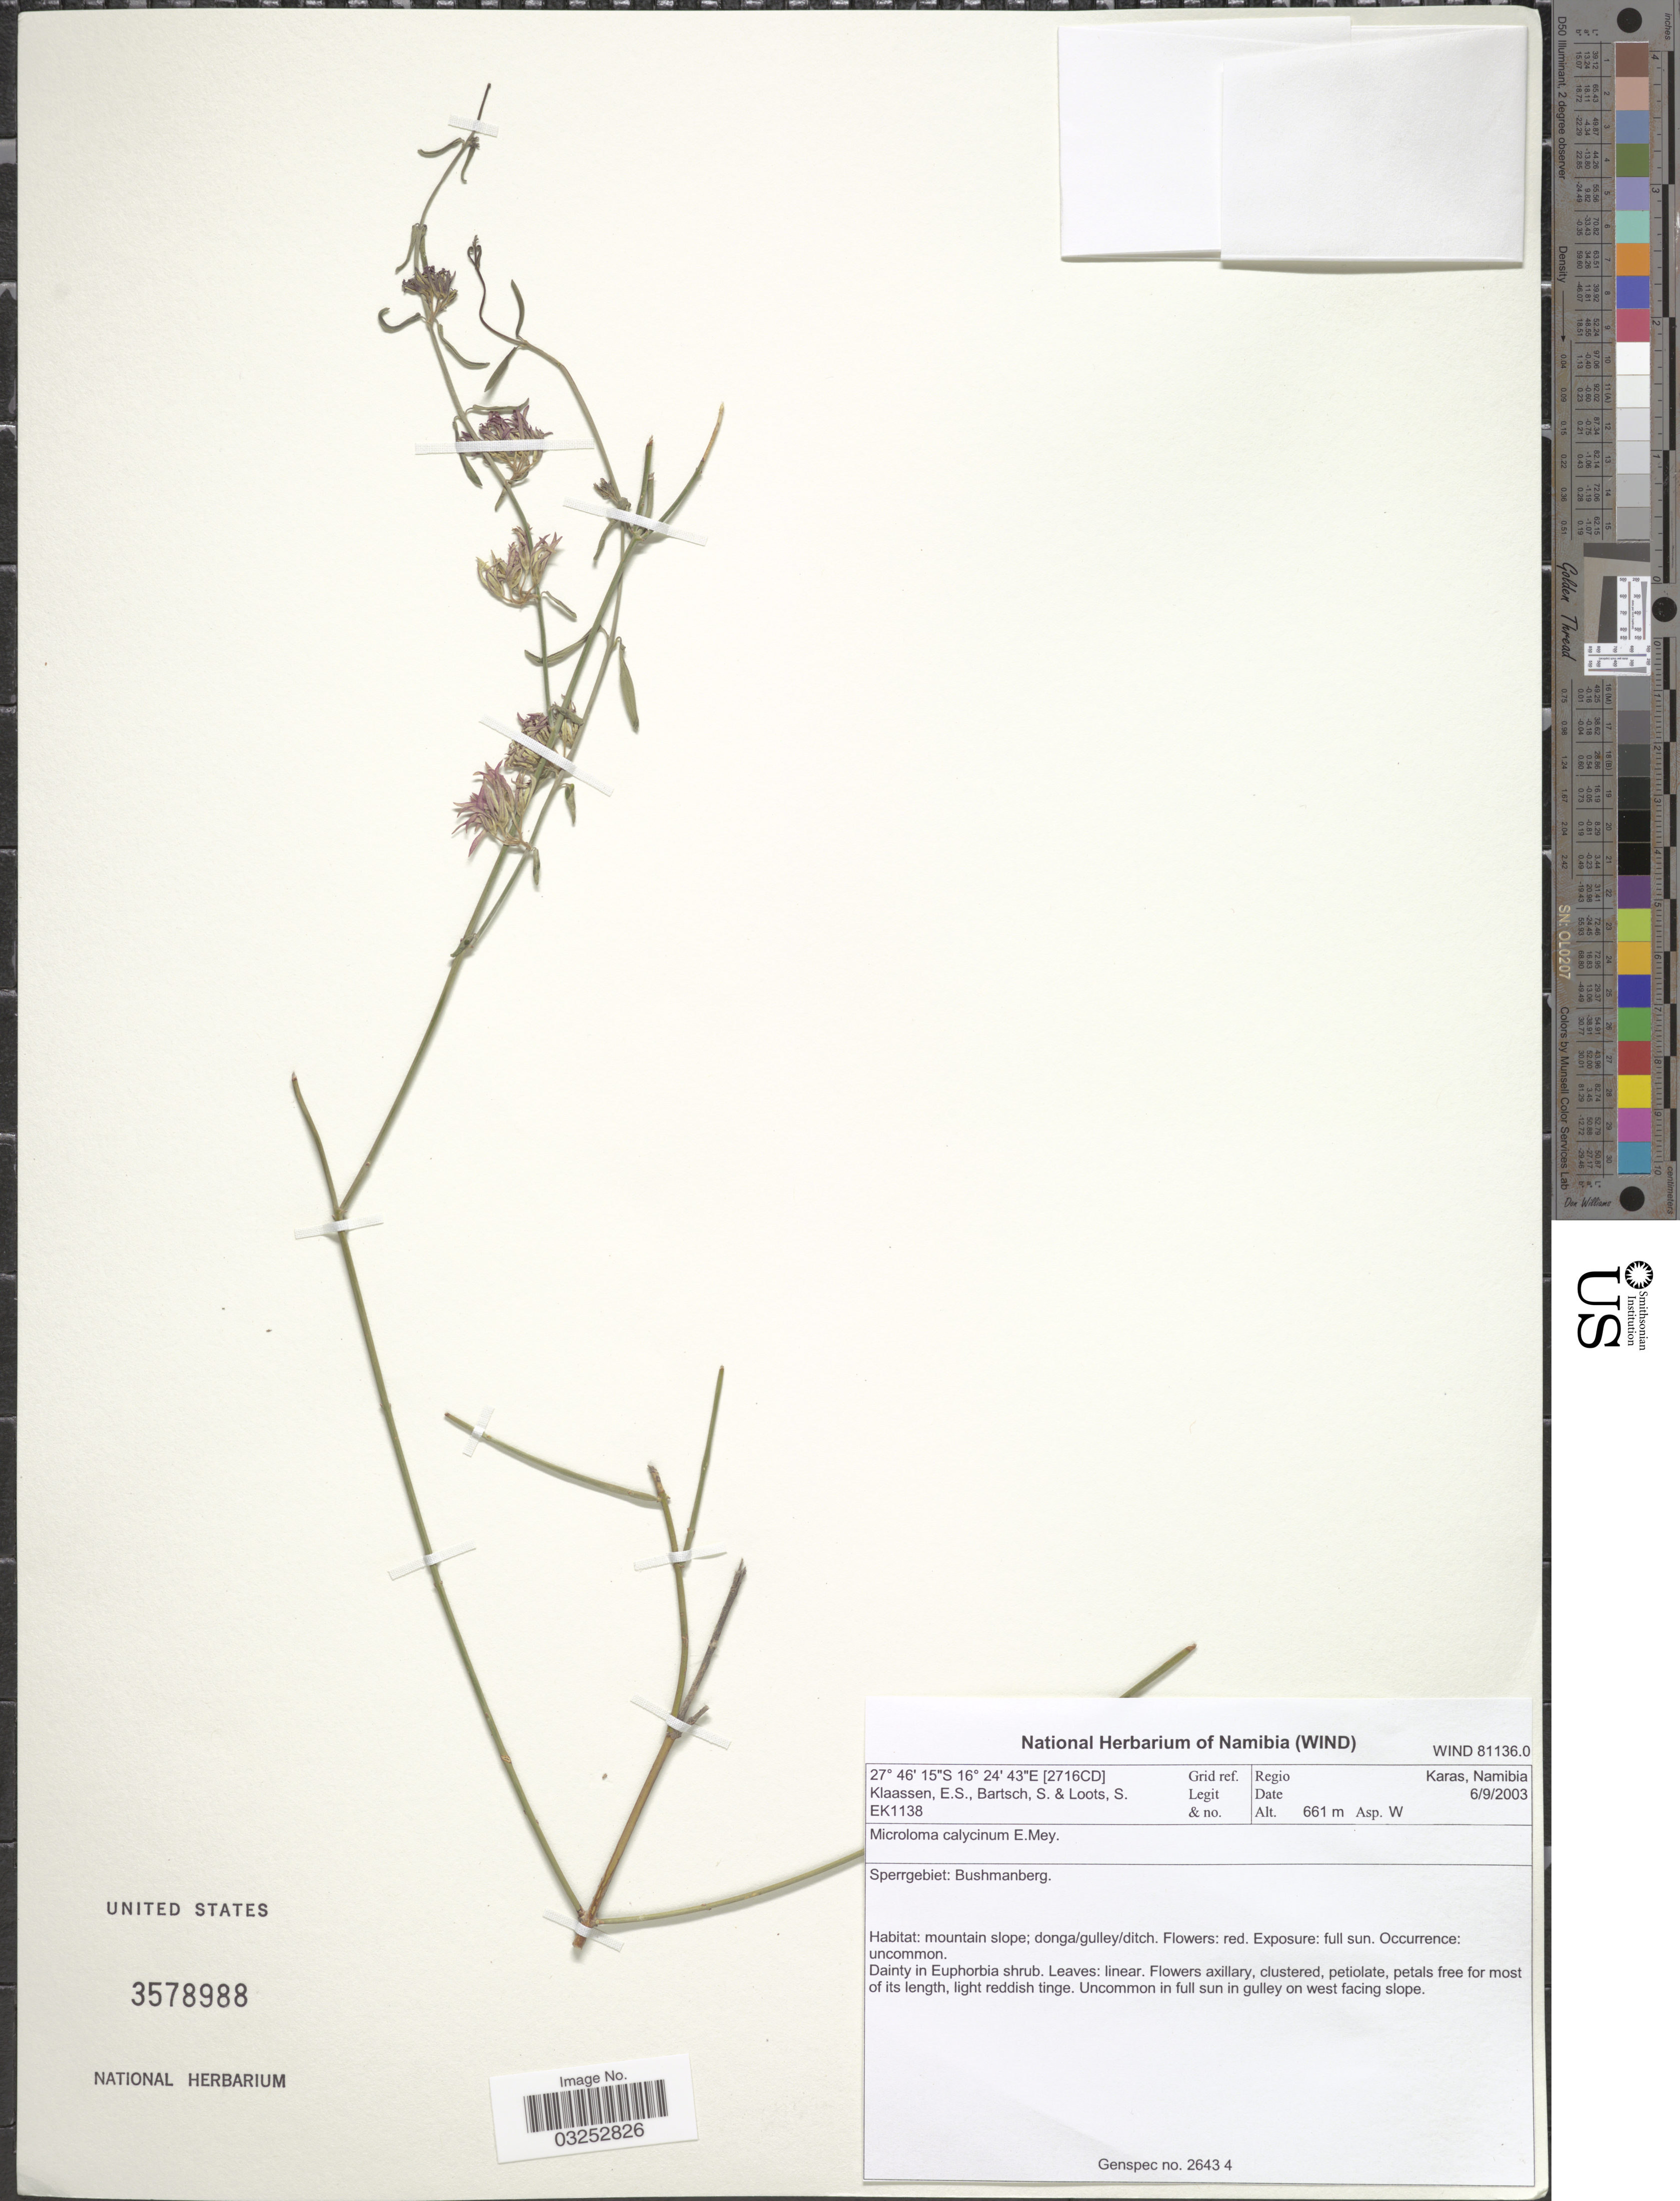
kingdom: Plantae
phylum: Tracheophyta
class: Magnoliopsida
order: Gentianales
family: Apocynaceae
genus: Microloma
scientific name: Microloma calycinum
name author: E. Mey.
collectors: E. S. Klaassen, S. Bartsch & S. Loots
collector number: EK1138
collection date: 2003-09-06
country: Namibia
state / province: Karas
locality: Regio Karas, Namibia, Grid ref. [2716CD], Sperrgebiet: Bushmanberg.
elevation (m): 661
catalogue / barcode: US 3578988